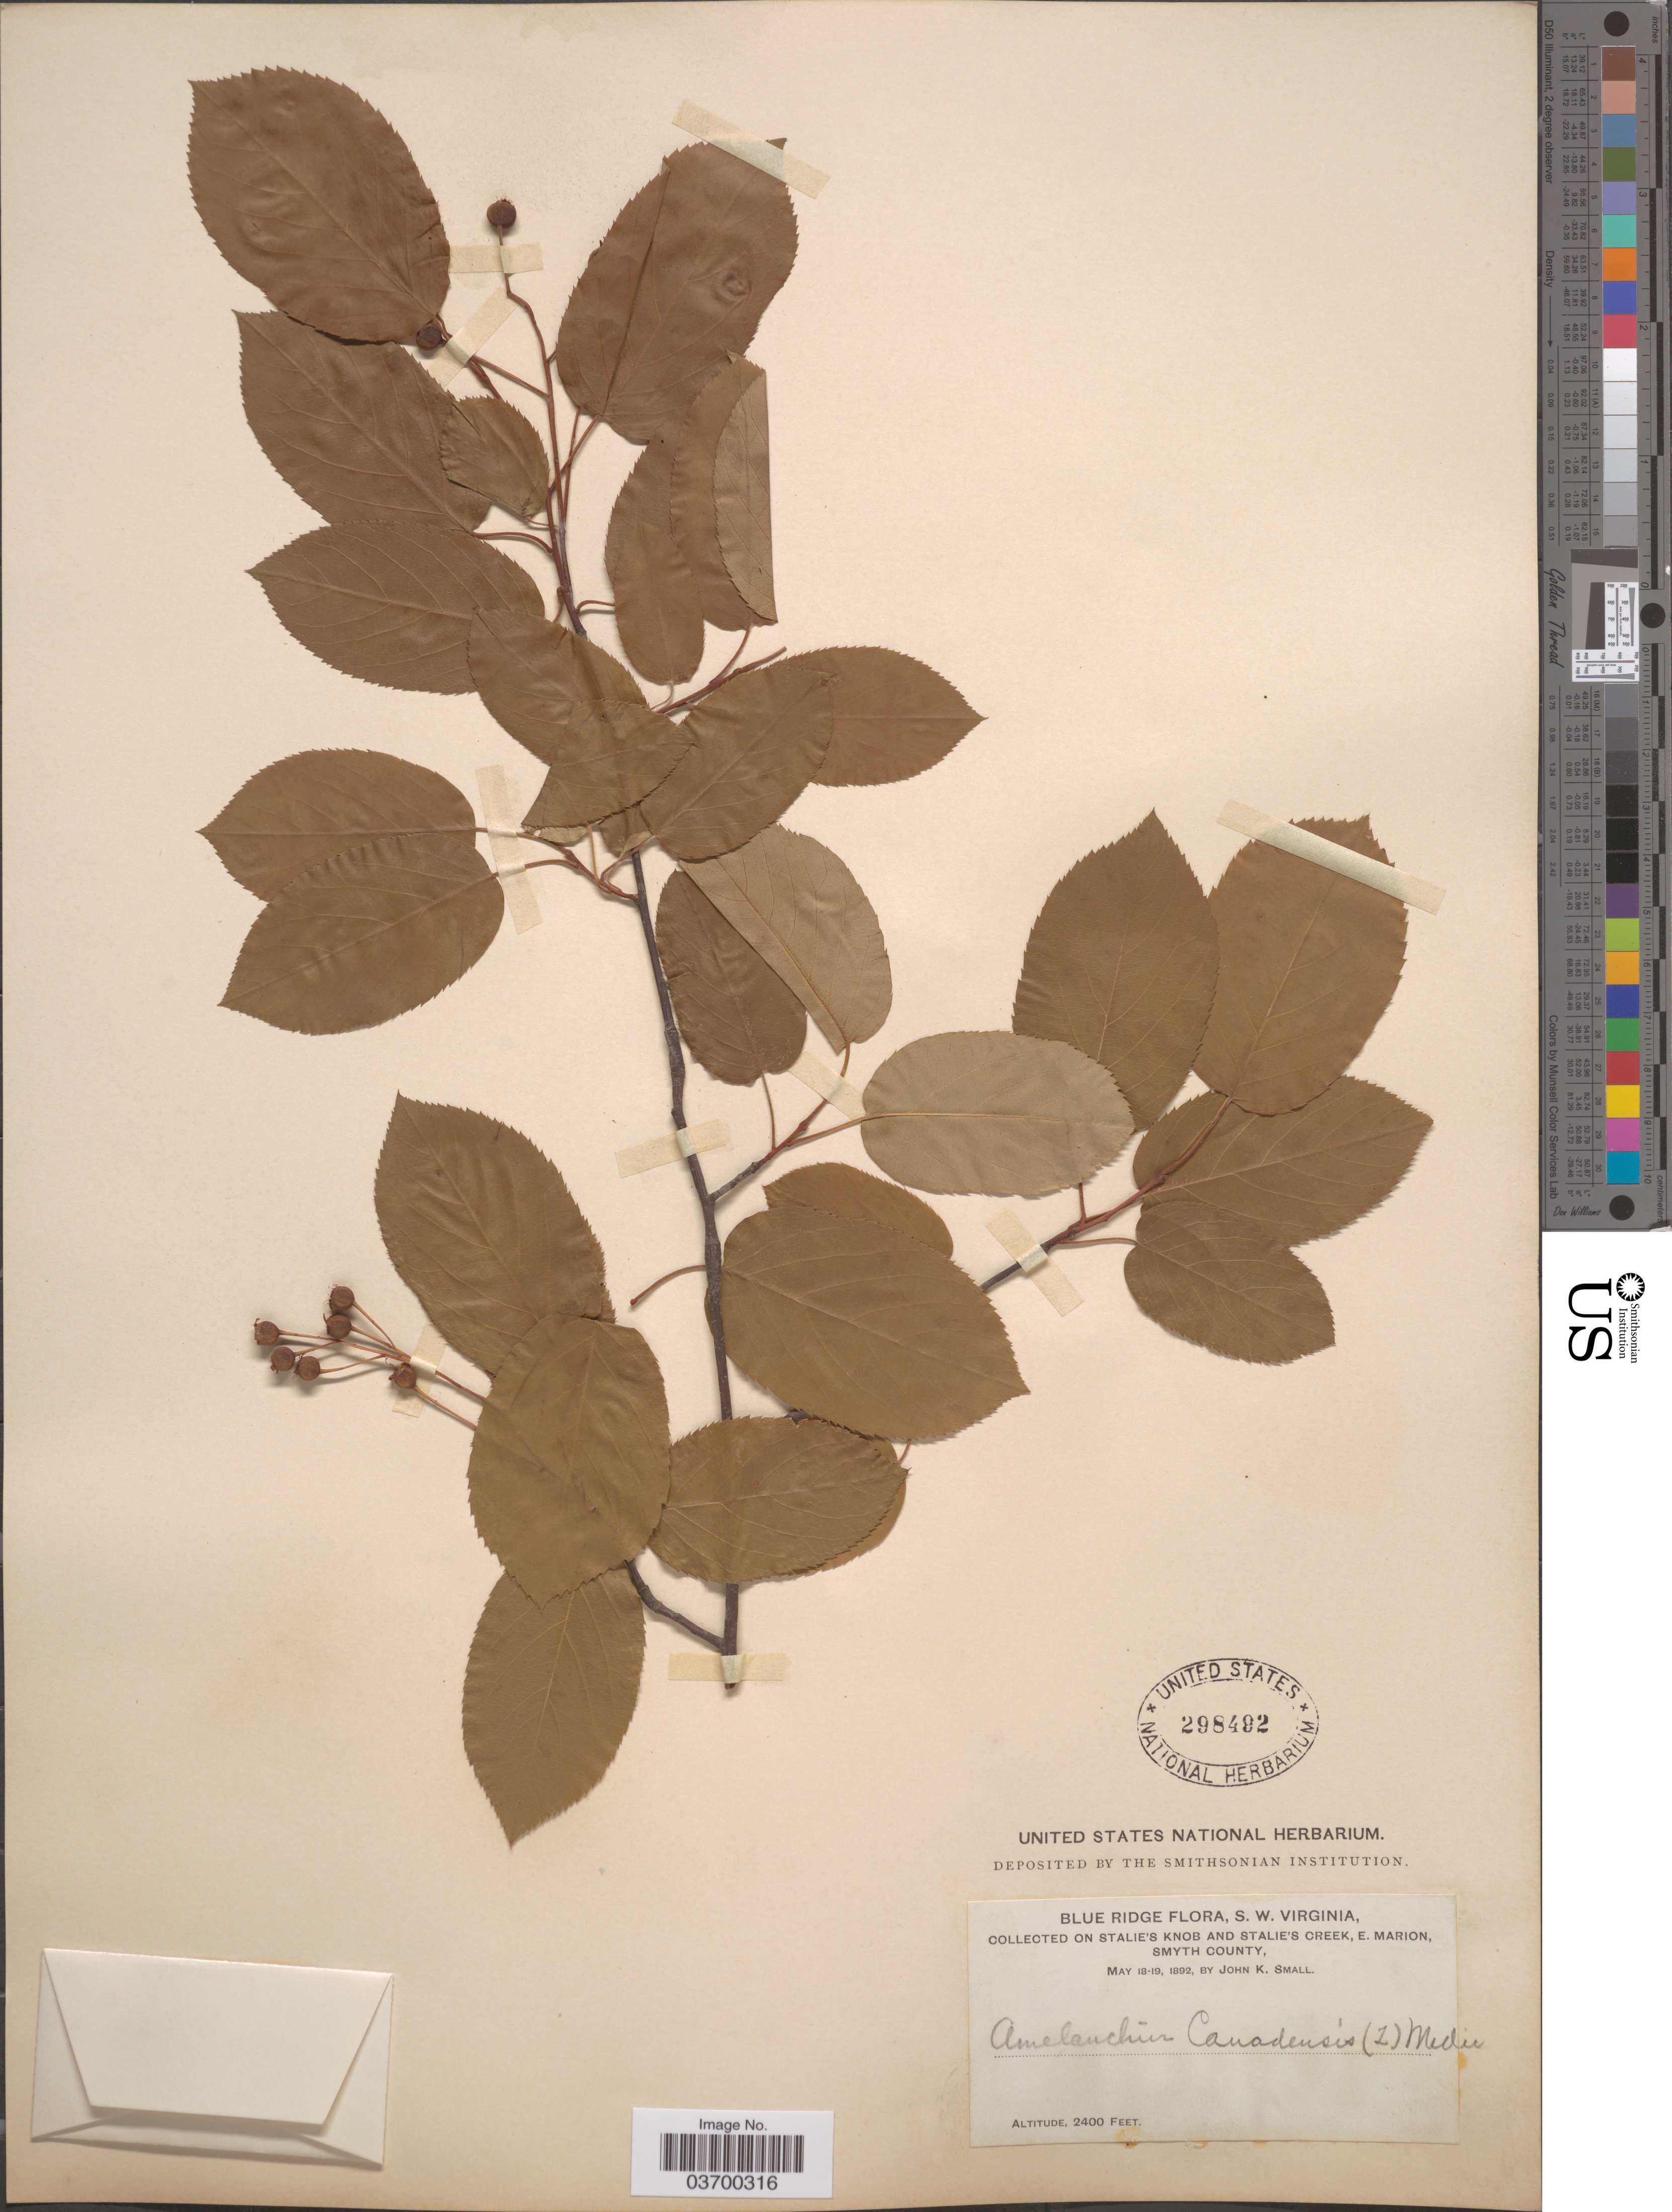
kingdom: Plantae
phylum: Tracheophyta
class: Magnoliopsida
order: Rosales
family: Rosaceae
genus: Amelanchier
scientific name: Amelanchier canadensis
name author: (L.) Medic.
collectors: J. K. Small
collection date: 1892-05-18/1892-05-19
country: United States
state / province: Virginia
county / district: Smyth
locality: Blue Ridge, S. W. Virginia. Stalie's Knob and Stalie's Creek, E. Marion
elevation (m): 732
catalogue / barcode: US 298492